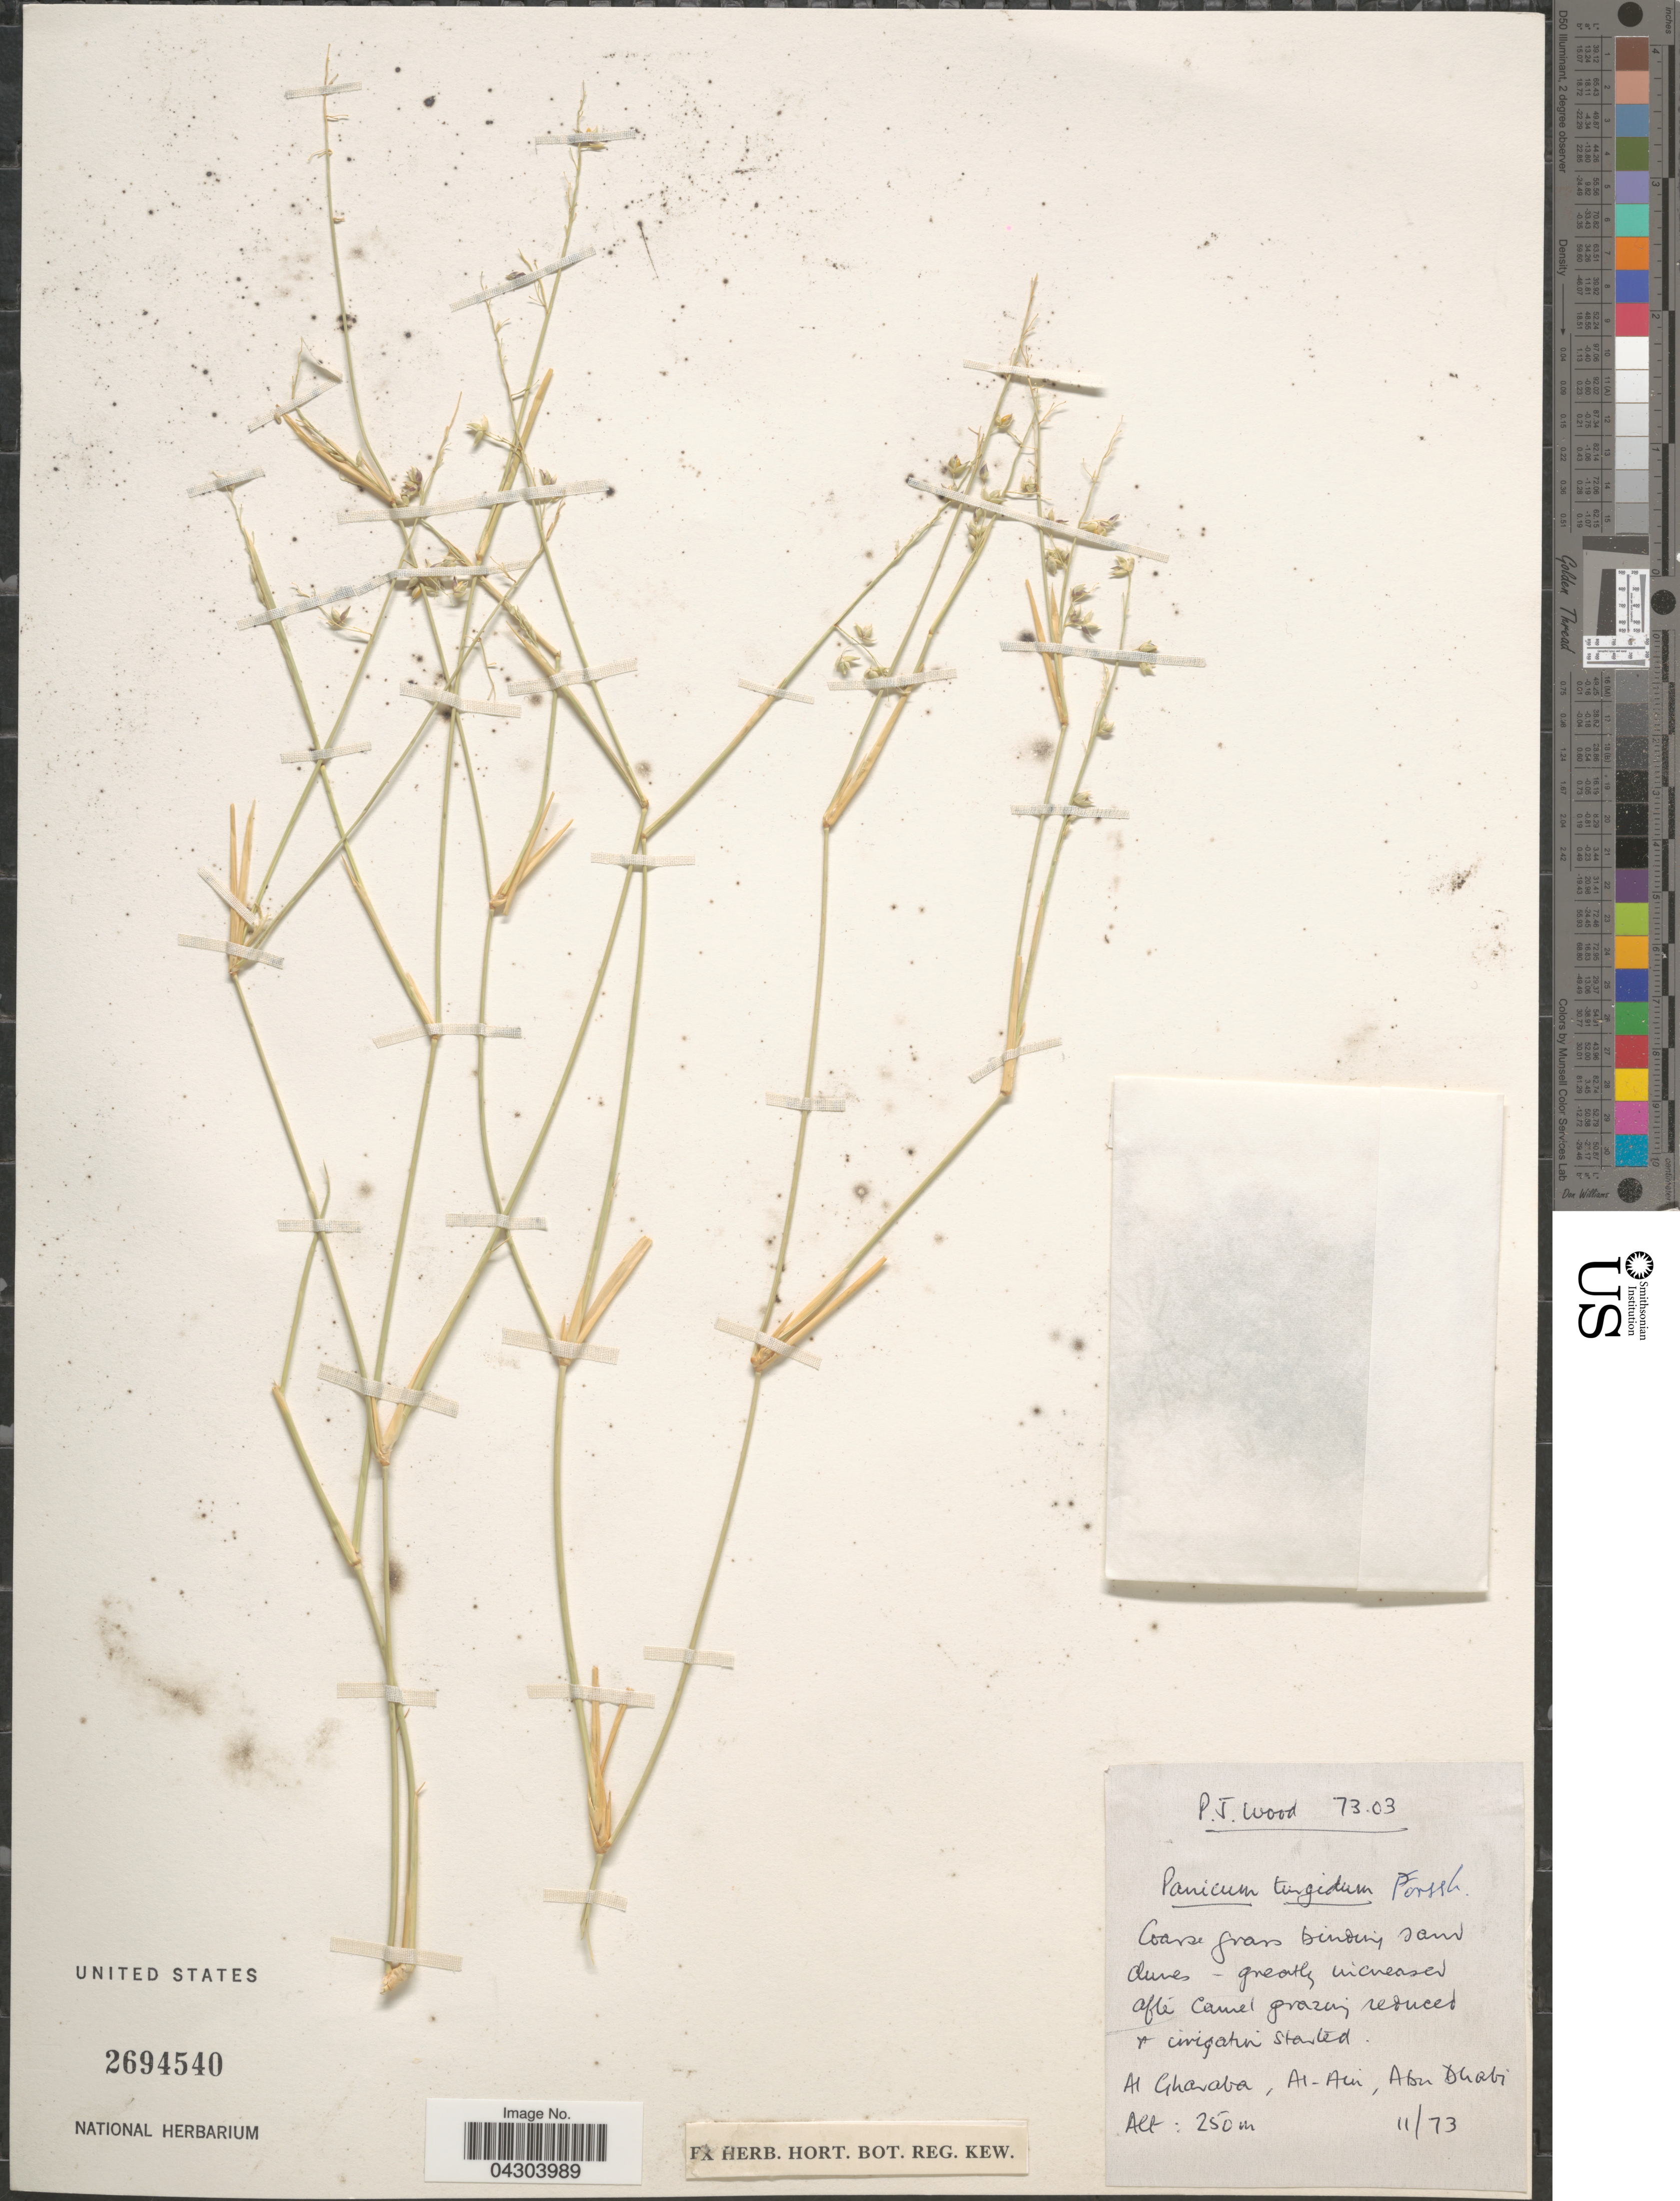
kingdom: Plantae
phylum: Tracheophyta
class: Liliopsida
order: Poales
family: Poaceae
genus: Panicum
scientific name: Panicum turgidum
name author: Forssk.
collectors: P. Wood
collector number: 7303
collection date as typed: Transcribed d/m/y: /11/73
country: United Arab Emirates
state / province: Abu Zaby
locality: Al Gharaba [interpreted], Al-Ain, Abu Dhabi.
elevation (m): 250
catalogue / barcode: US 2694540